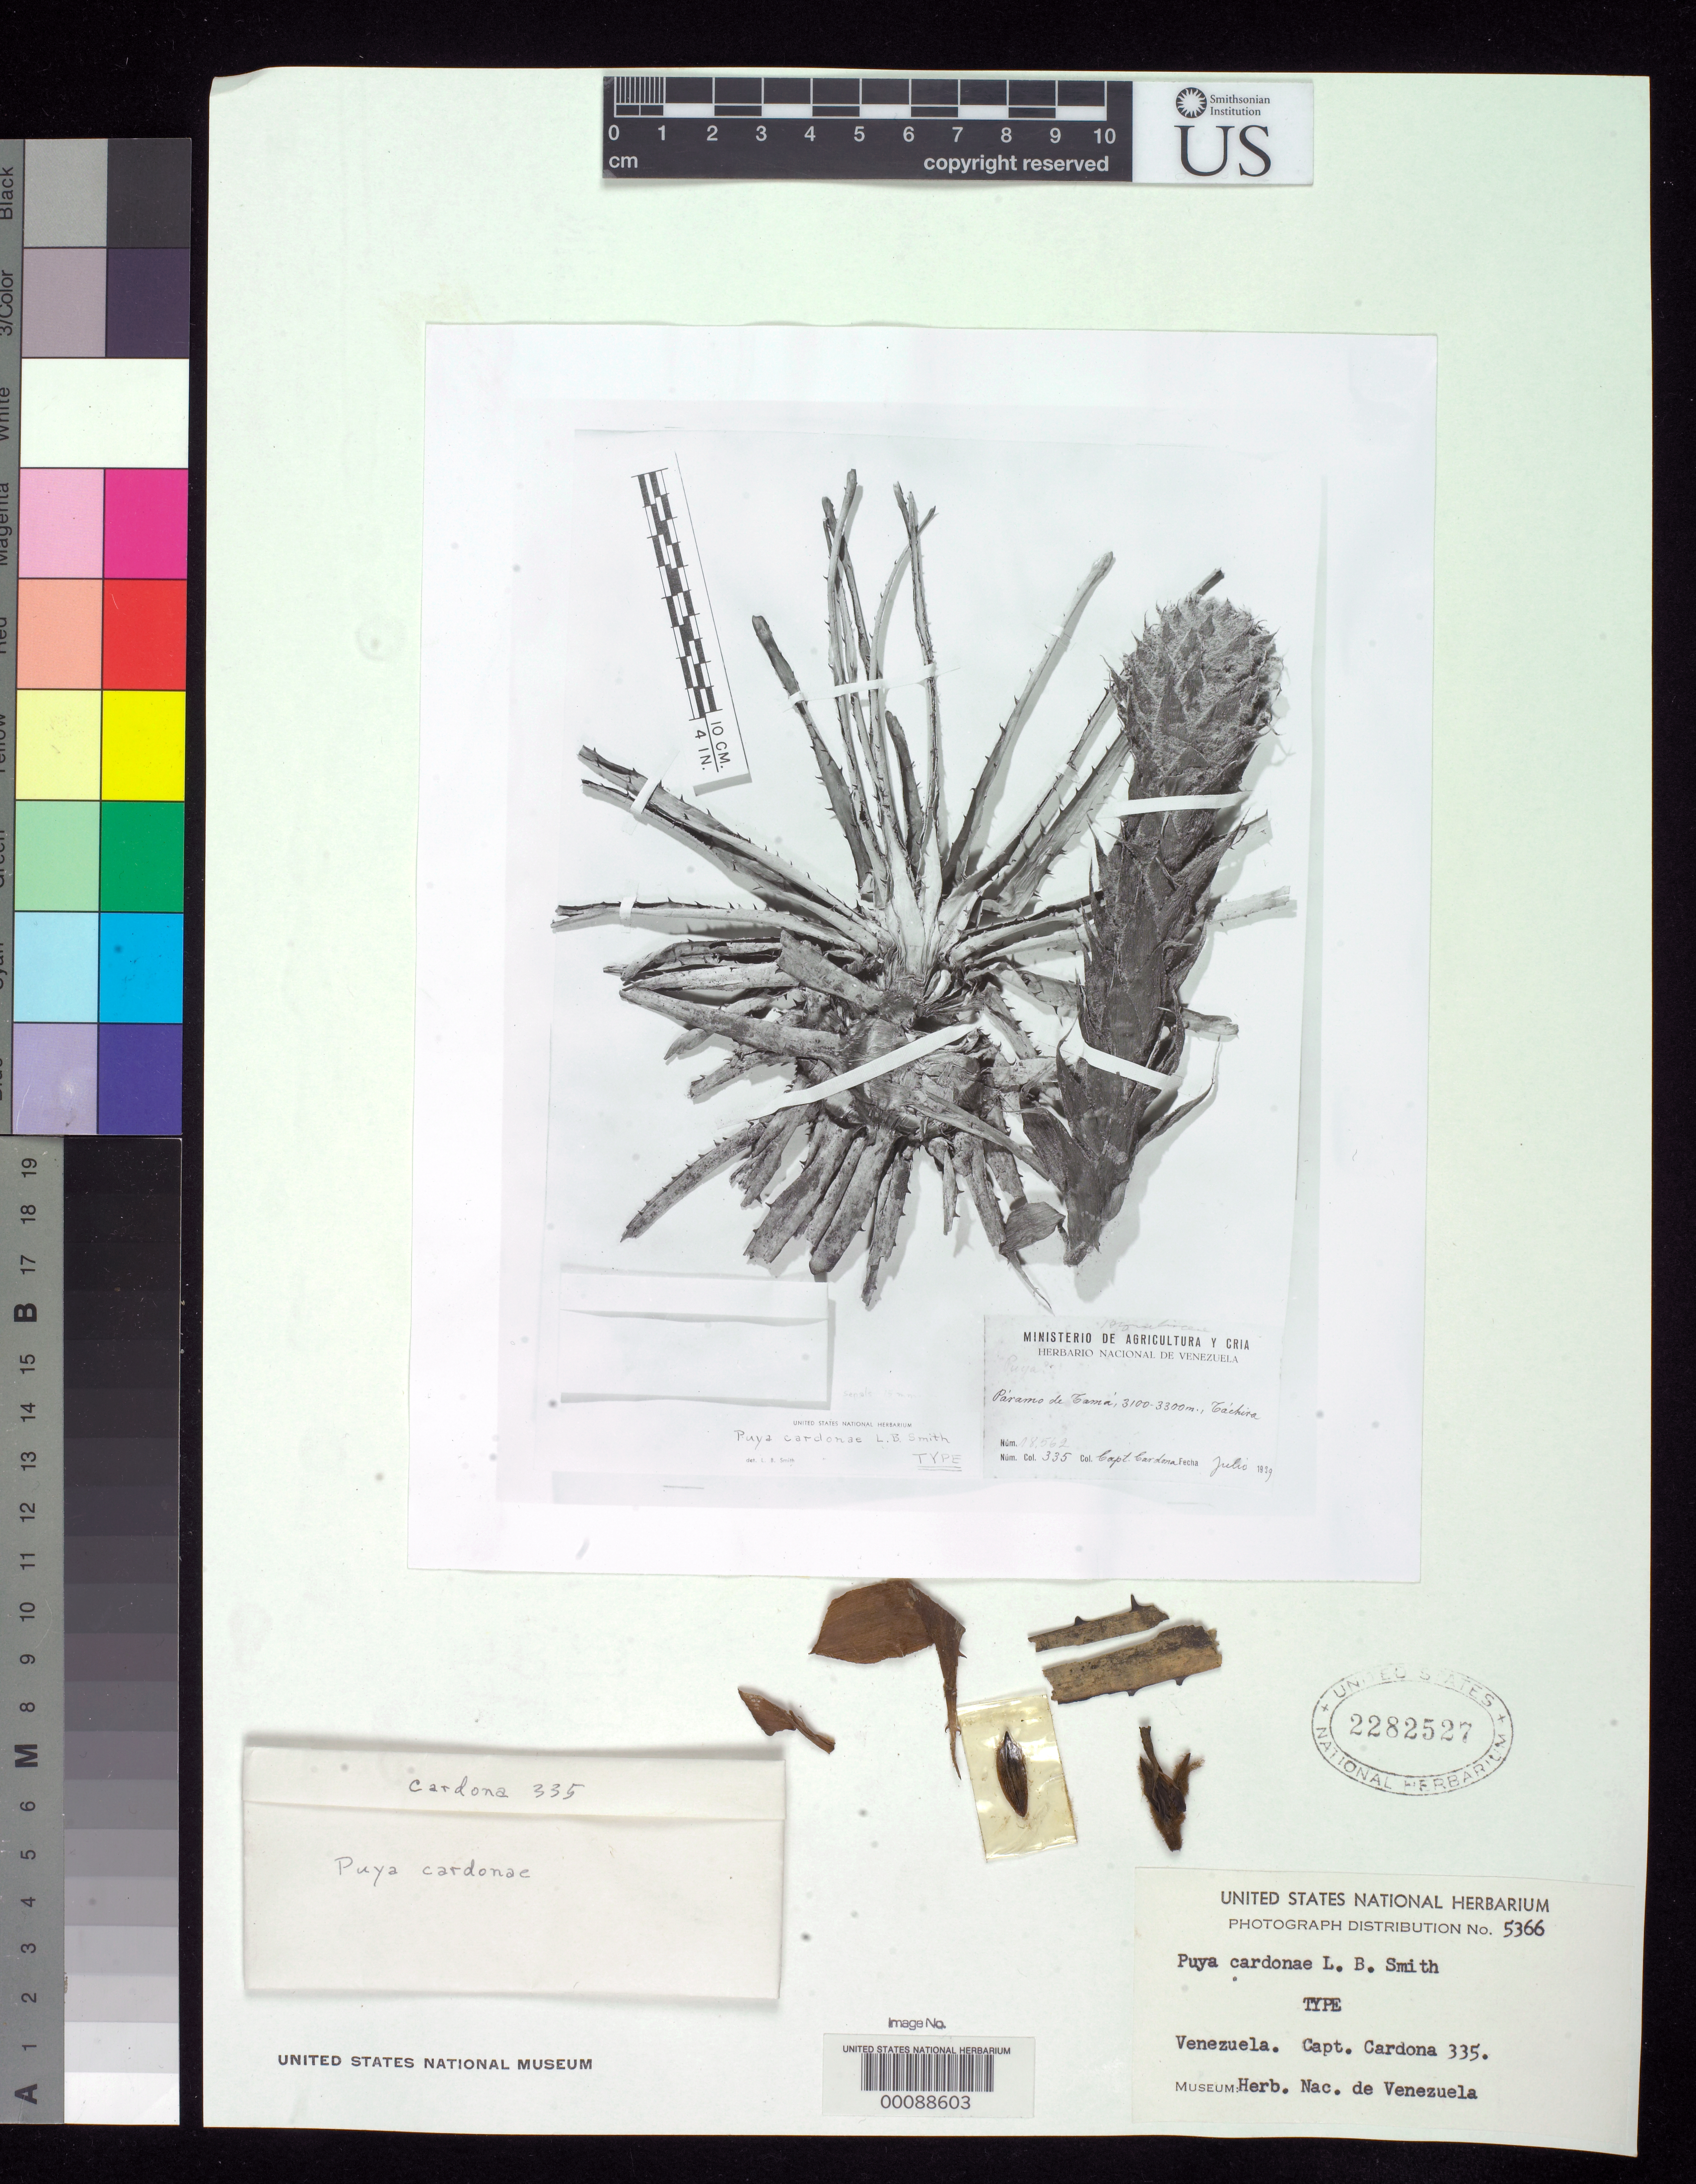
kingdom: Plantae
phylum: Tracheophyta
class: Liliopsida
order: Poales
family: Bromeliaceae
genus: Puya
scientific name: Puya cardonae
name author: L.B. Sm.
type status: Isotype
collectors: F. Cardona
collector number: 335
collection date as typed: Jul 1939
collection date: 1939-07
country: Venezuela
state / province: Tachira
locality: Paramo de Tama.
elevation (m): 3100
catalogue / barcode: US 2282527